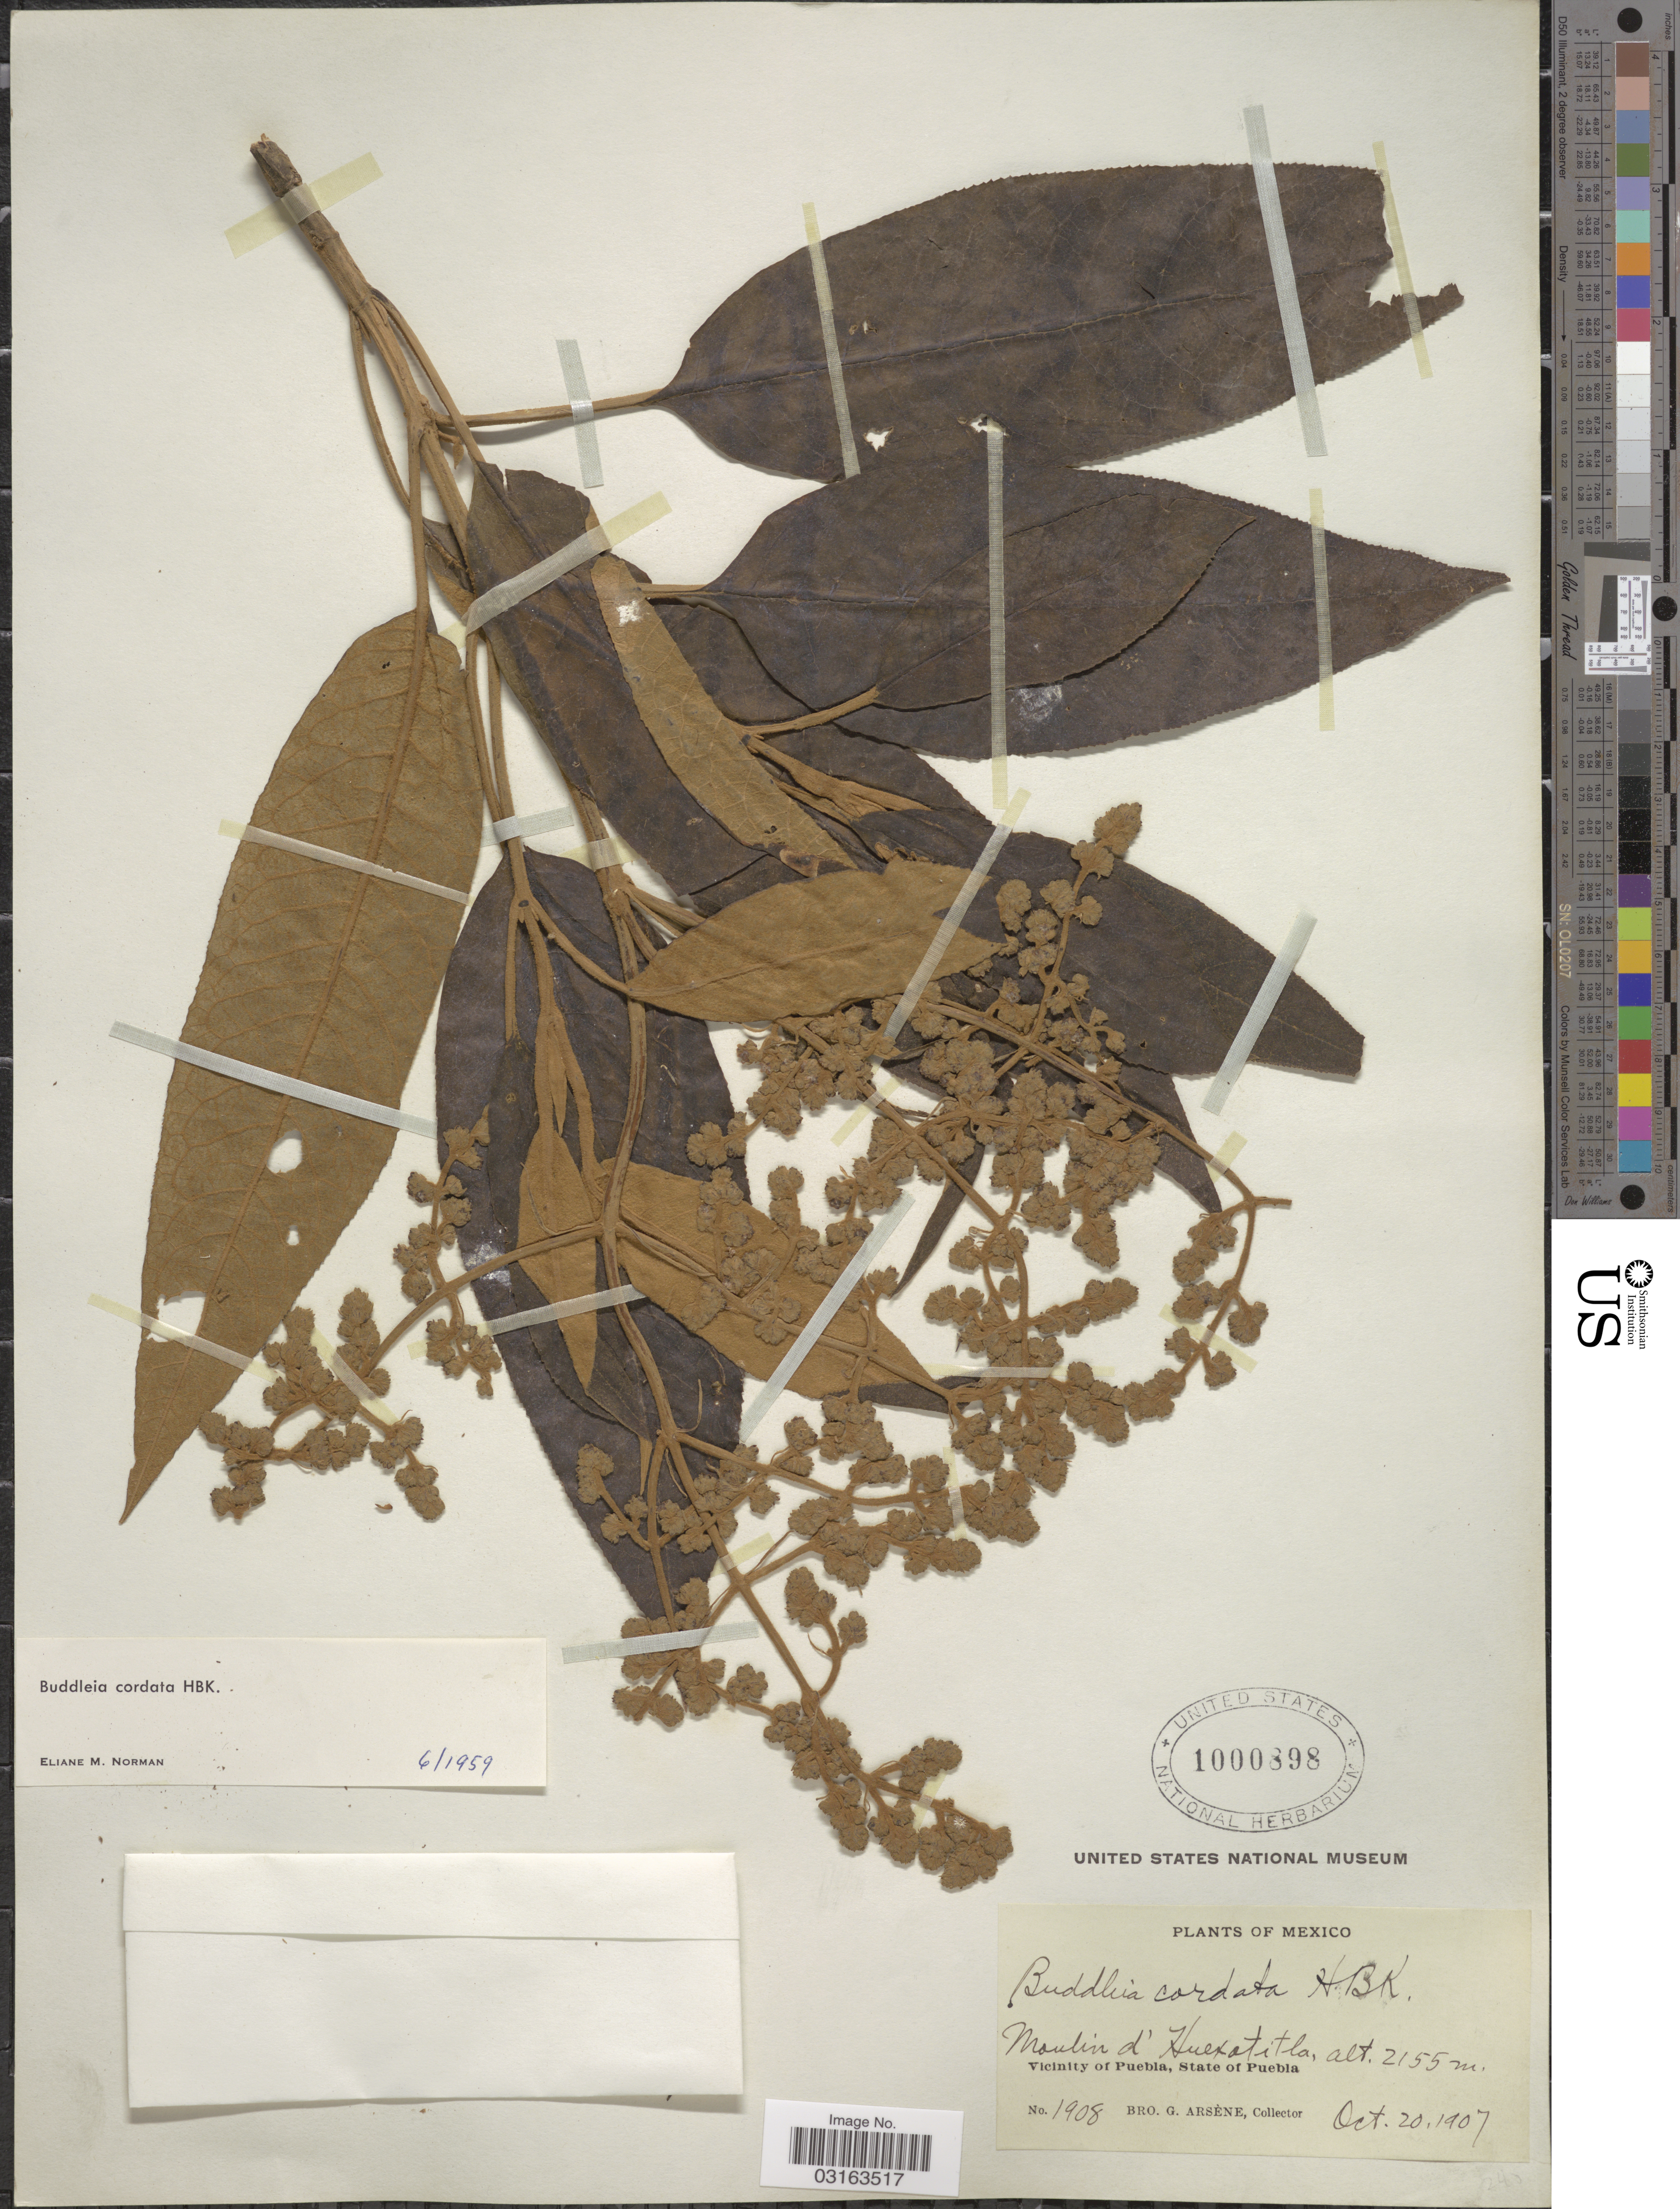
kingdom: Plantae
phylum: Tracheophyta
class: Magnoliopsida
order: Lamiales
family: Scrophulariaceae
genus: Buddleja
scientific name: Buddleja cordata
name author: Kunth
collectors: Bro. G. Arsène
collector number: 1908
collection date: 1907-10-20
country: Mexico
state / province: Puebla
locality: Moulin d'Huexotitla. Vicinity of Puebla.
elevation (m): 2155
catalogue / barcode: US 1000898